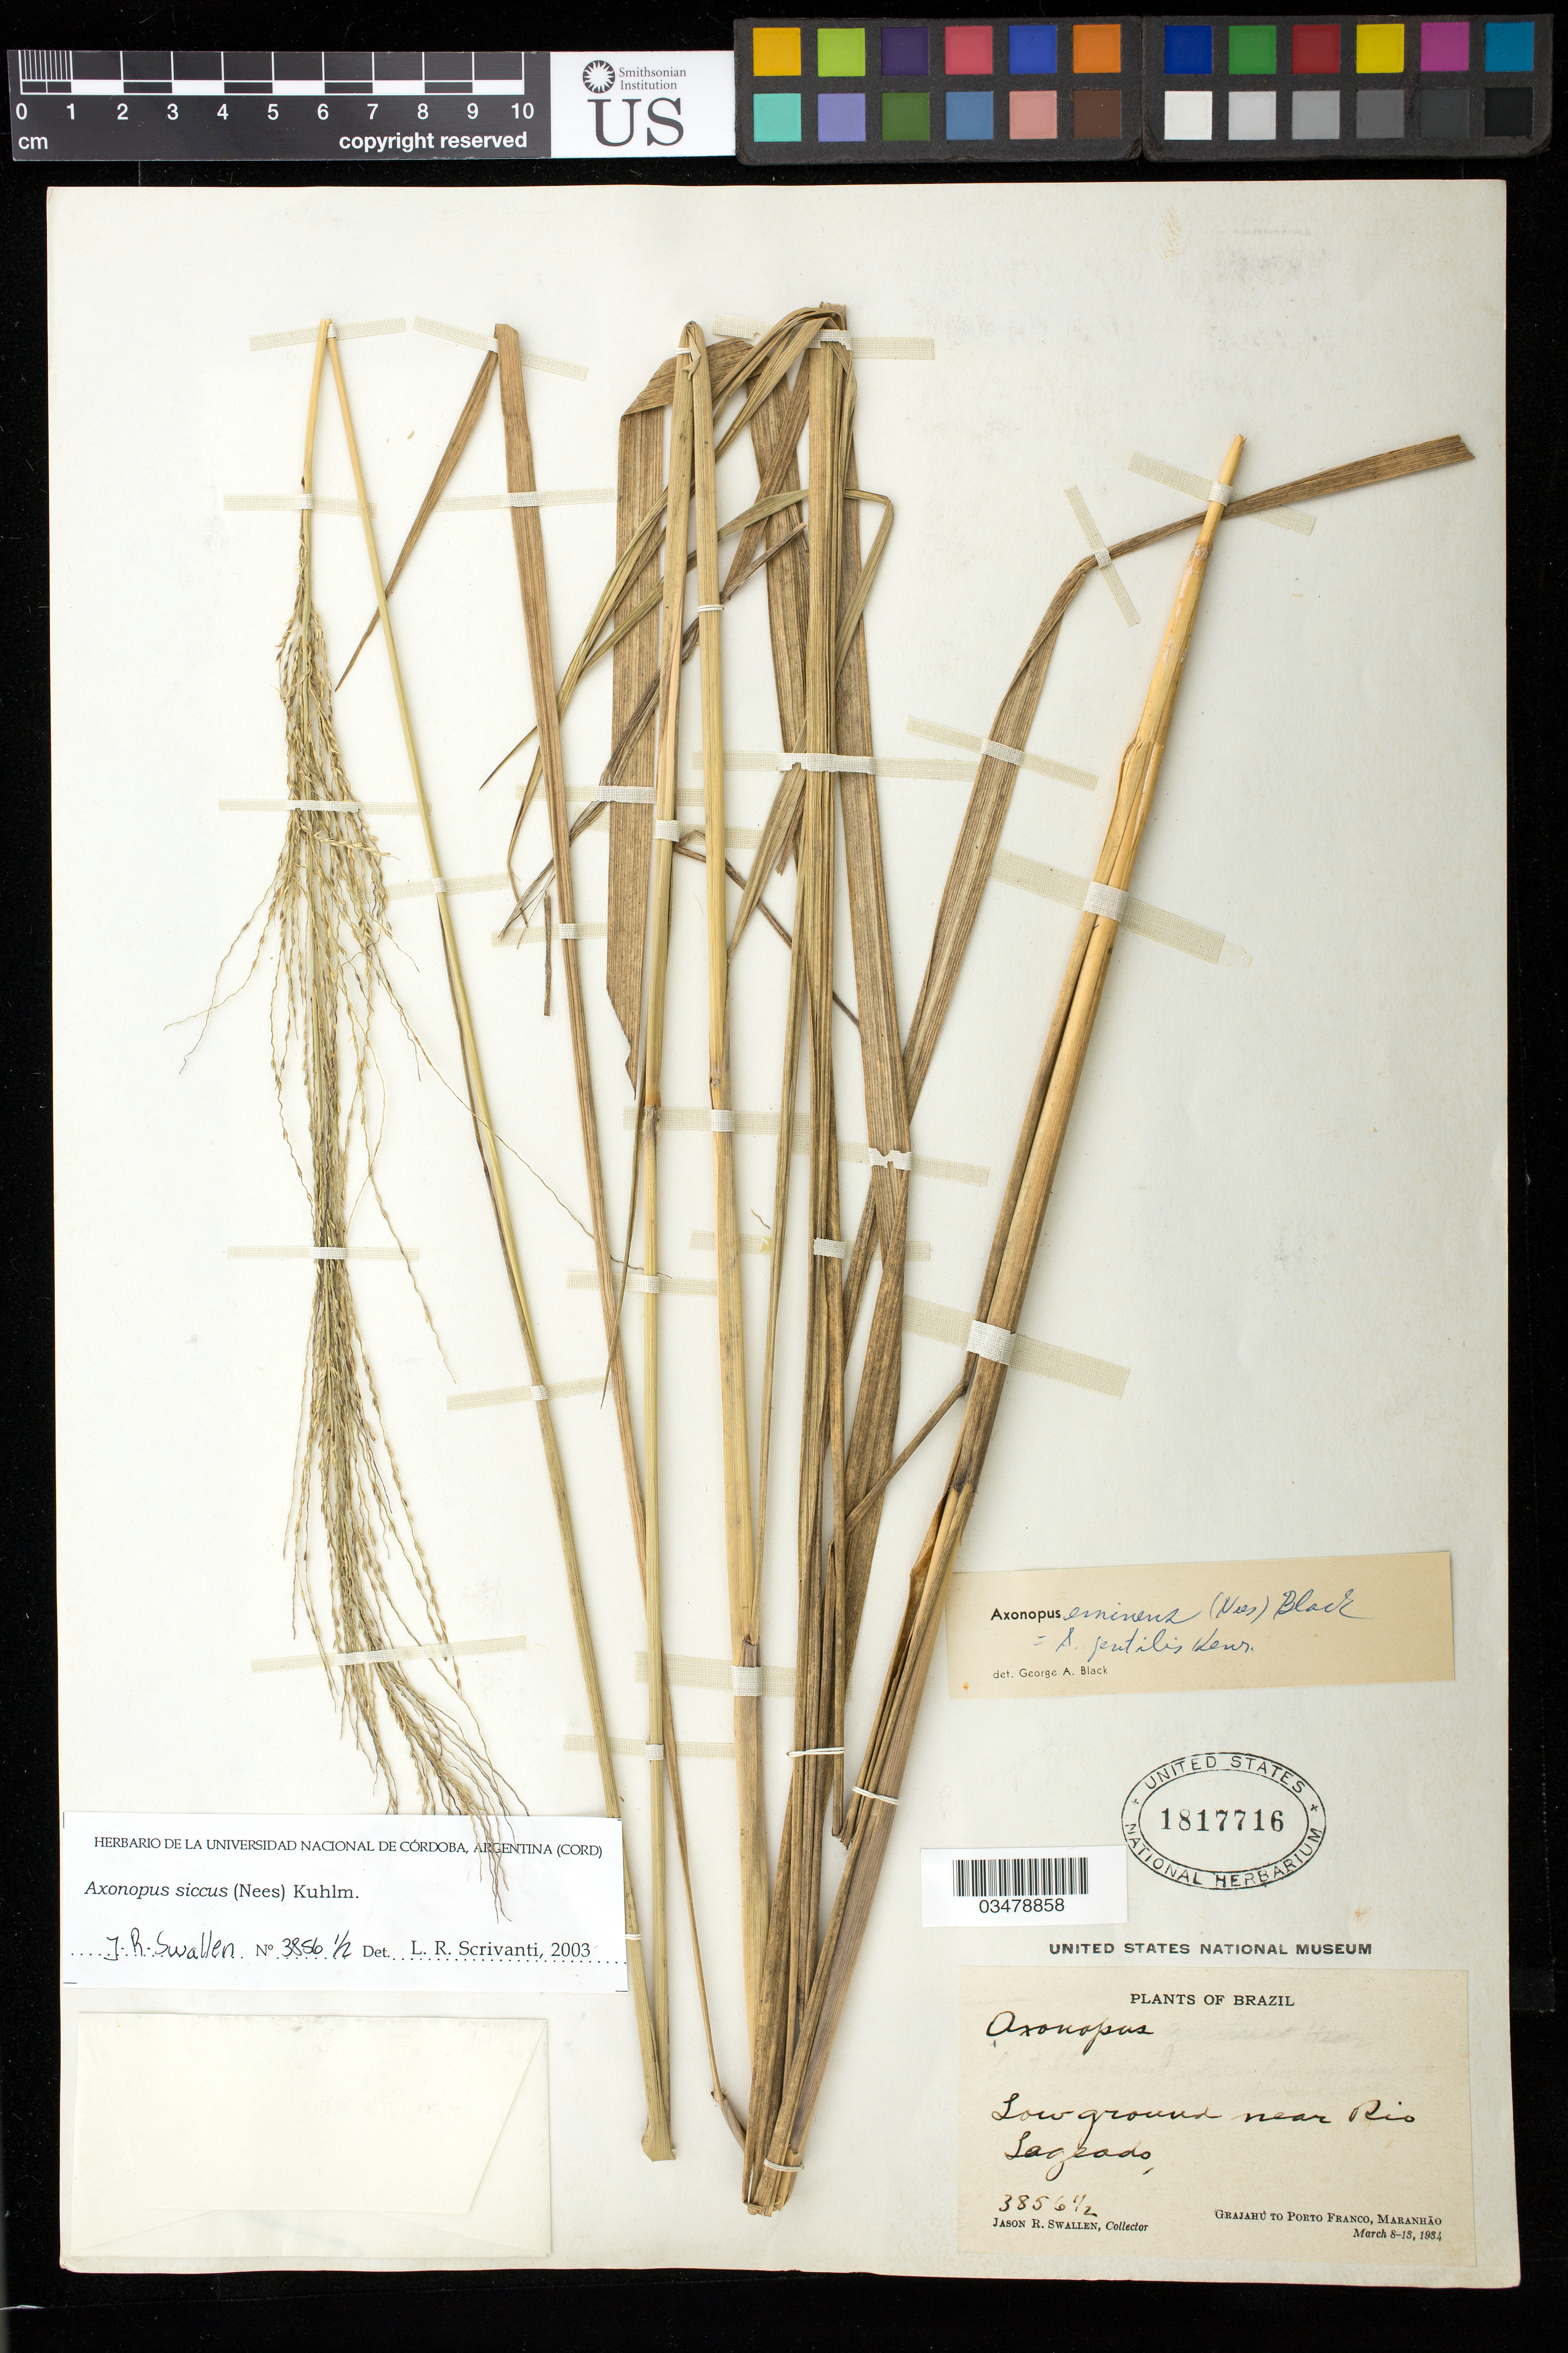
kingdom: Plantae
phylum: Tracheophyta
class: Liliopsida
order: Poales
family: Poaceae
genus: Axonopus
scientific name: Axonopus siccus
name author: (Nees) Kuhlm.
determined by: Scrivanti, L. R.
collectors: J. R. Swallen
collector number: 3856-1/2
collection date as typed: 08 Mar 1934 to 13 Mar 1934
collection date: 1934-03-08/1934-03-13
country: Brazil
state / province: Maranhão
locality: Grajahu to Porto Franco.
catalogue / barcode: US 1817716